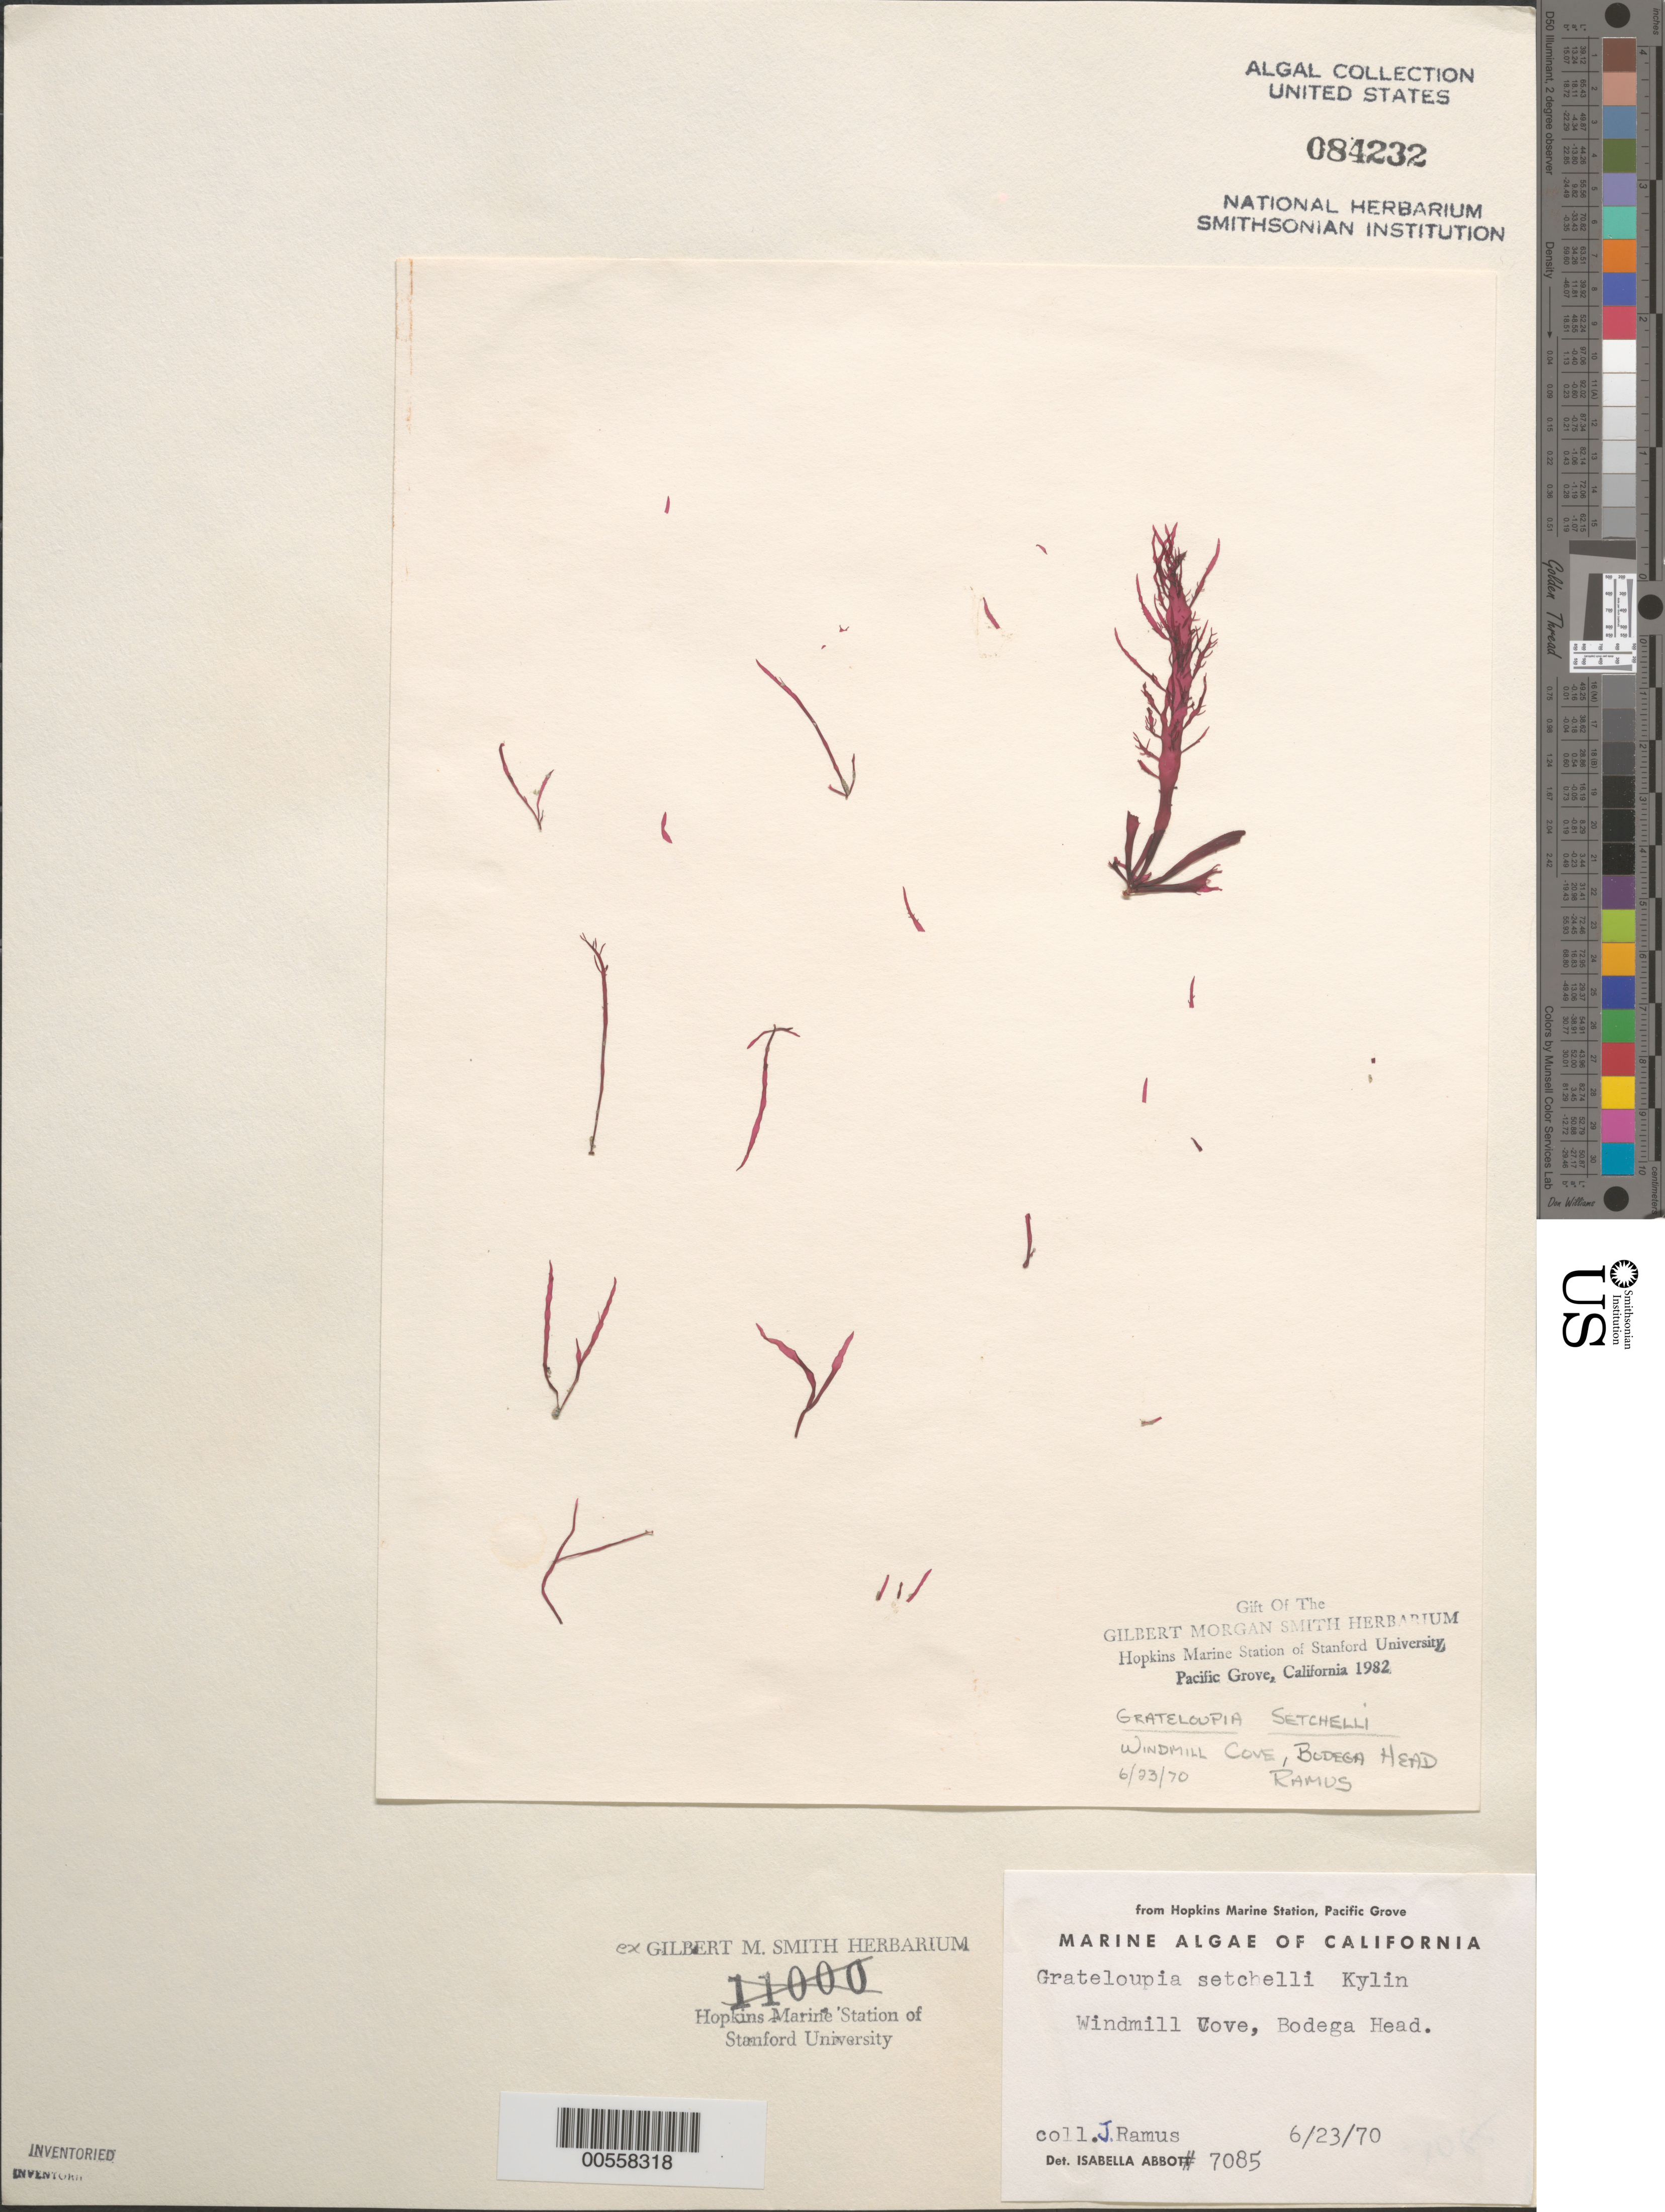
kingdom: Plantae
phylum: Rhodophyta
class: Florideophyceae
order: Halymeniales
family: Halymeniaceae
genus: Norrissia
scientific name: Norrissia setchellii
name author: (Kylin) M.S. Balakrishnan in Desikachary & Raja Rao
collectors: J. Ramus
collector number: IAA 7085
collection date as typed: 23 Jun 1970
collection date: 1970-06-23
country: United States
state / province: California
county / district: Marin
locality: Windmill Cove, Bodega Head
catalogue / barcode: US 84232